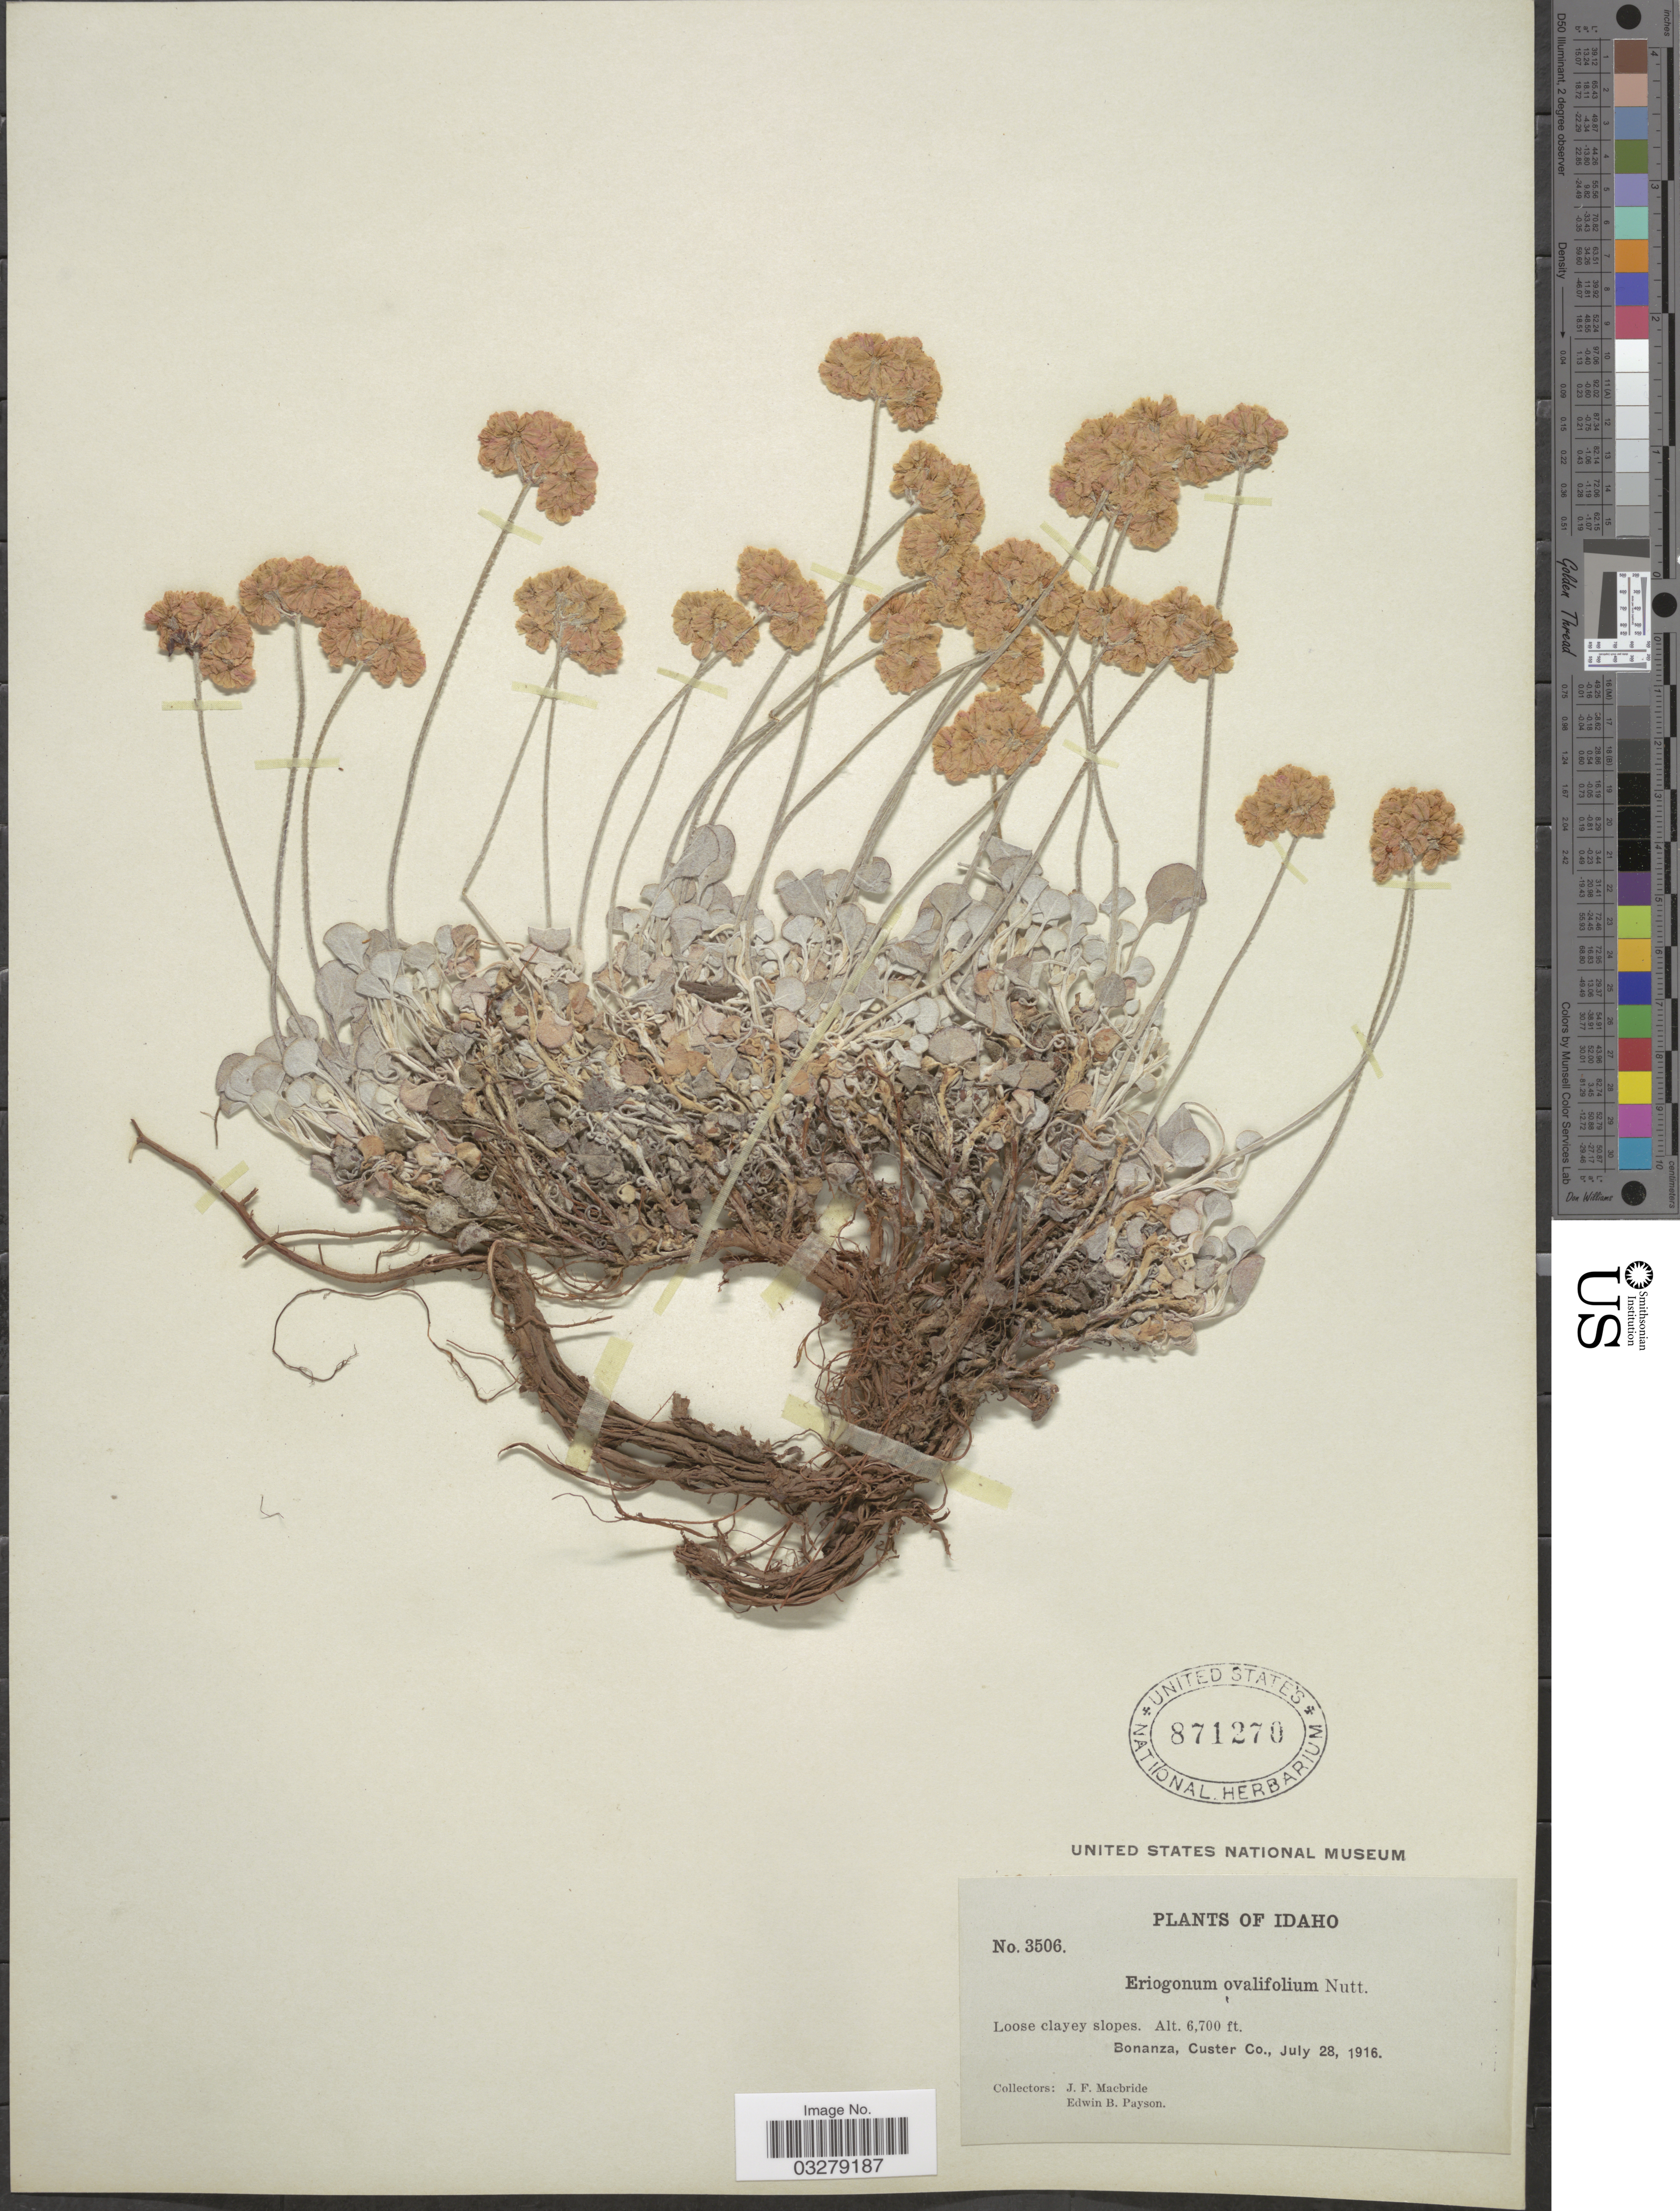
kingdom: Plantae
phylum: Tracheophyta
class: Magnoliopsida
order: Caryophyllales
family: Polygonaceae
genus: Eriogonum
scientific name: Eriogonum ovalifolium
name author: Nutt.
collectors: J. F. Macbride & E. B. Payson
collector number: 3506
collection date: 1916-07-28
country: United States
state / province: Idaho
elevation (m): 2042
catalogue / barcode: US 871270